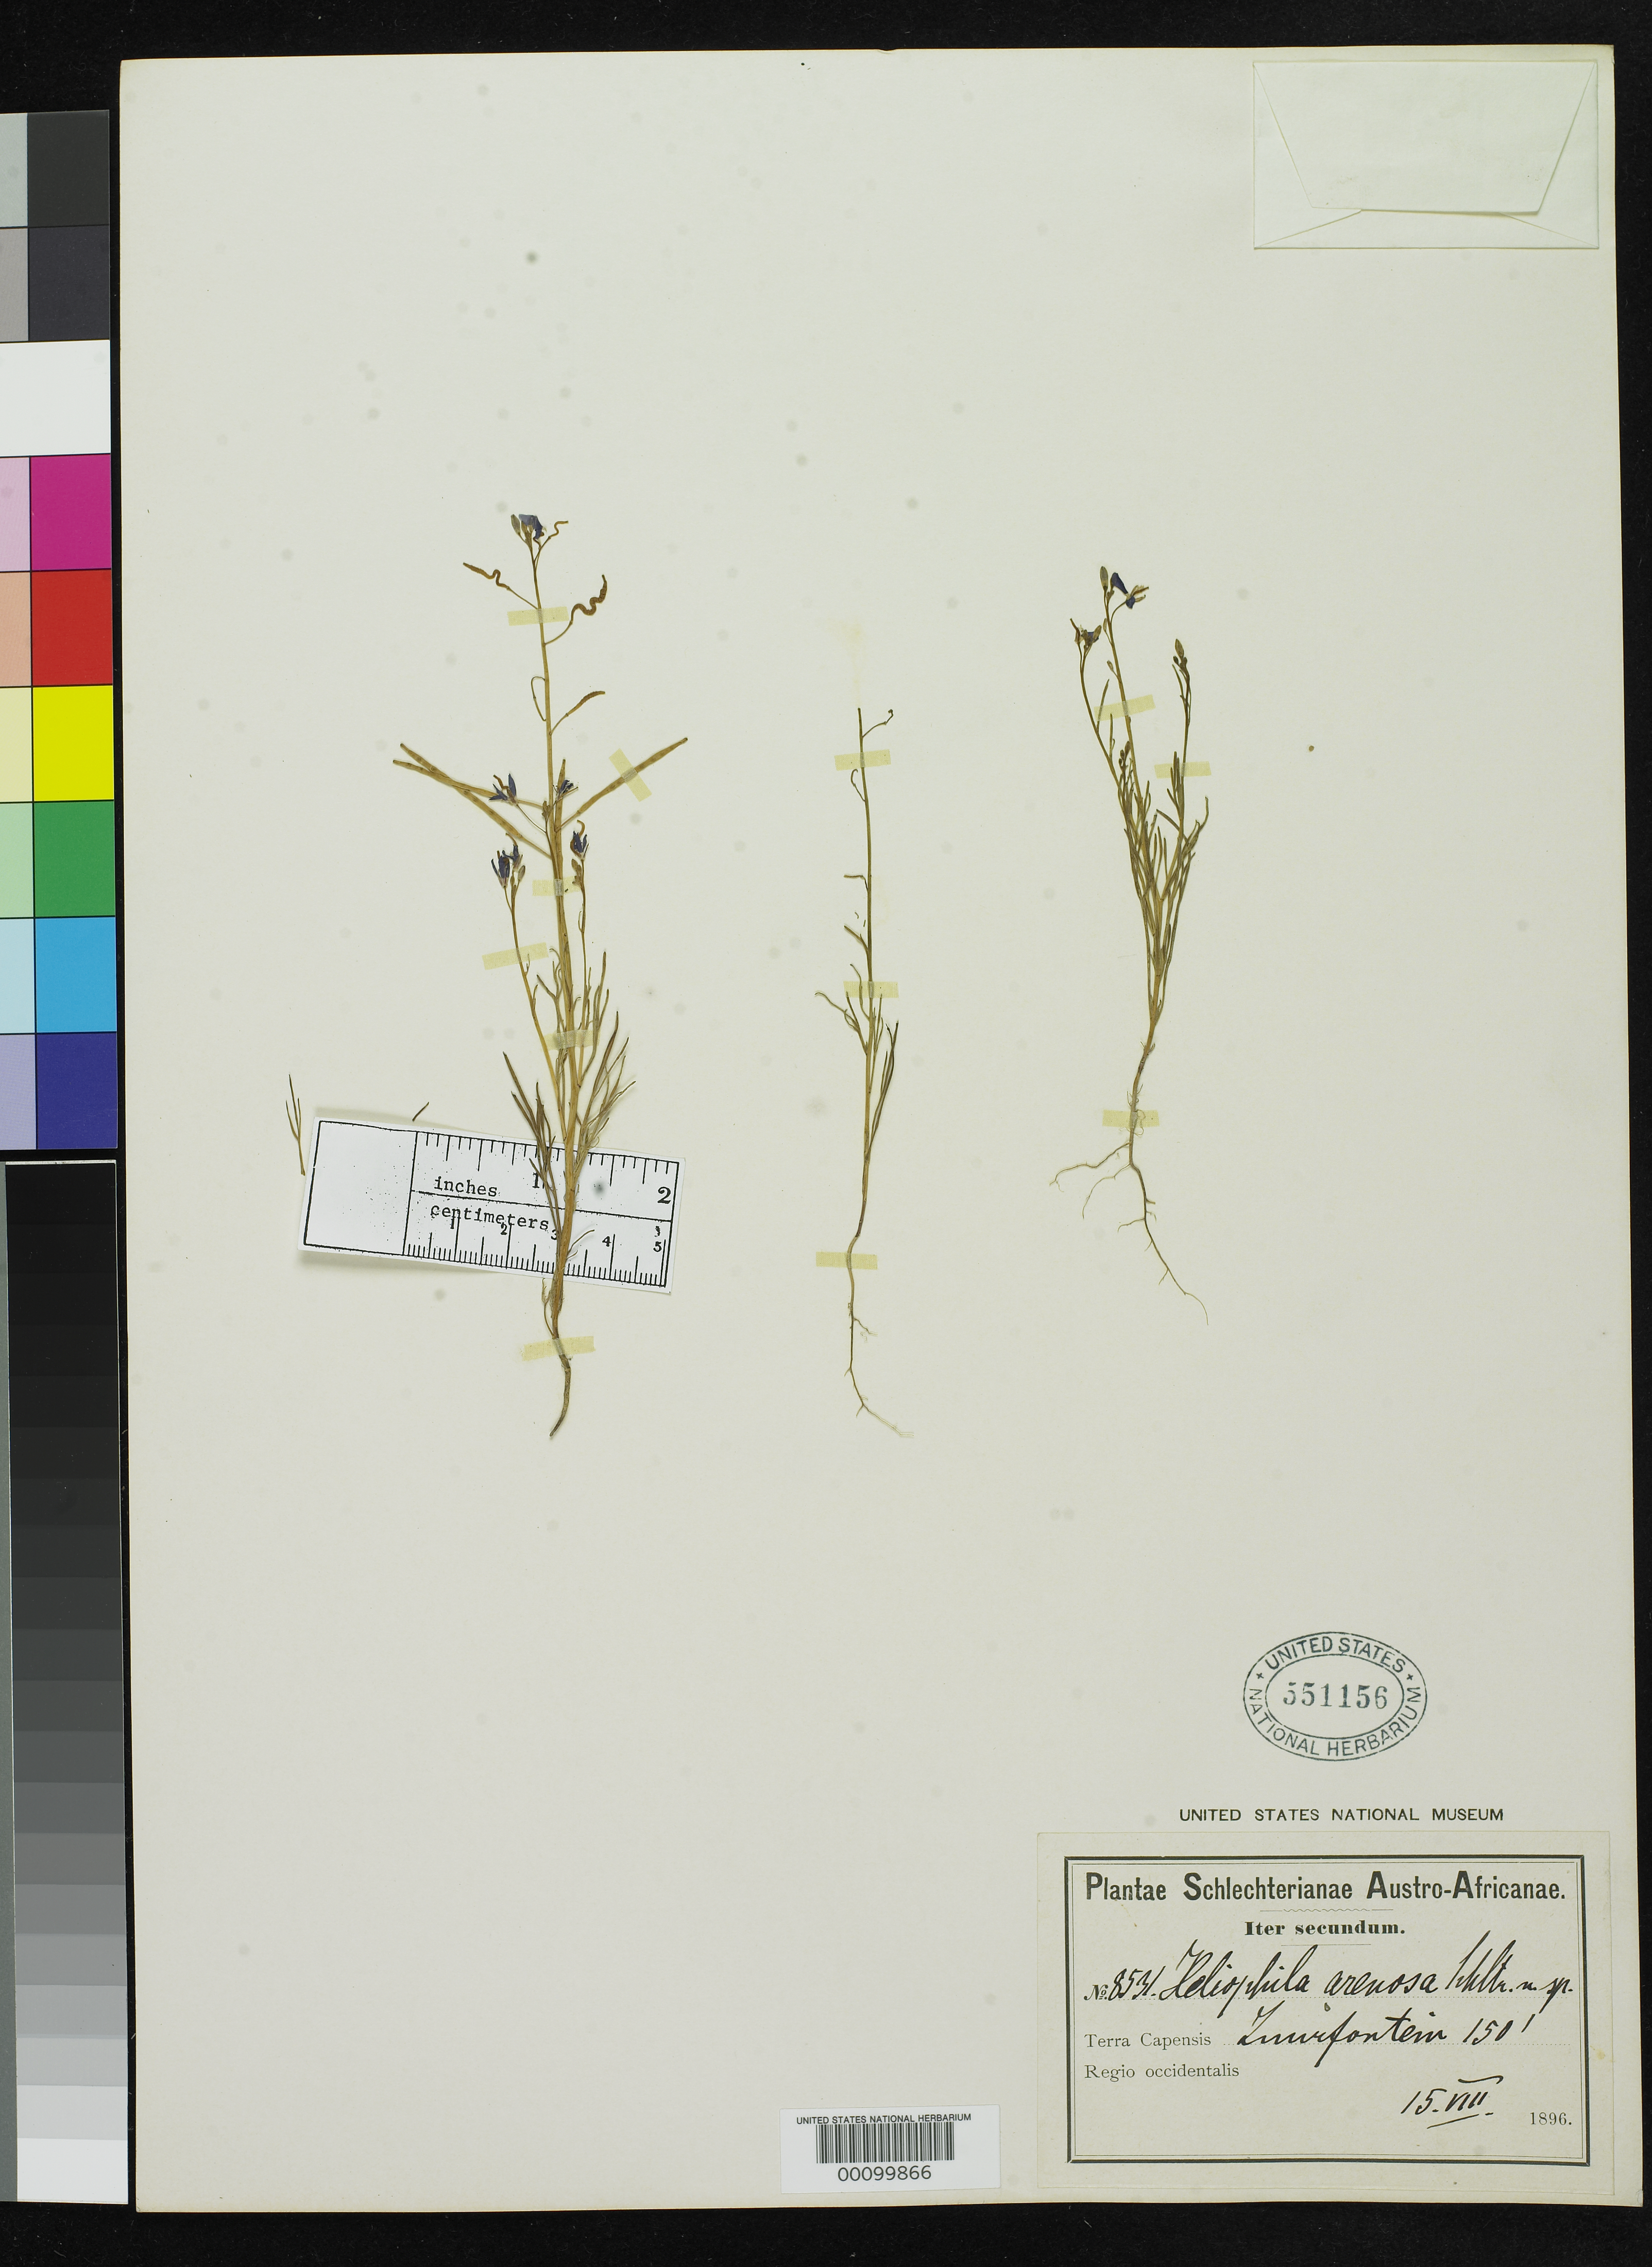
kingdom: Plantae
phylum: Tracheophyta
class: Magnoliopsida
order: Brassicales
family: Brassicaceae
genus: Heliophila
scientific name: Heliophila arenosa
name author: Schltr.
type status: Isotype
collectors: F. R. R. Schlechter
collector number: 8531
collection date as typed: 15 Aug 1896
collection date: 1896-08-15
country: South Africa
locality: Luwifontein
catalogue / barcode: US 551156